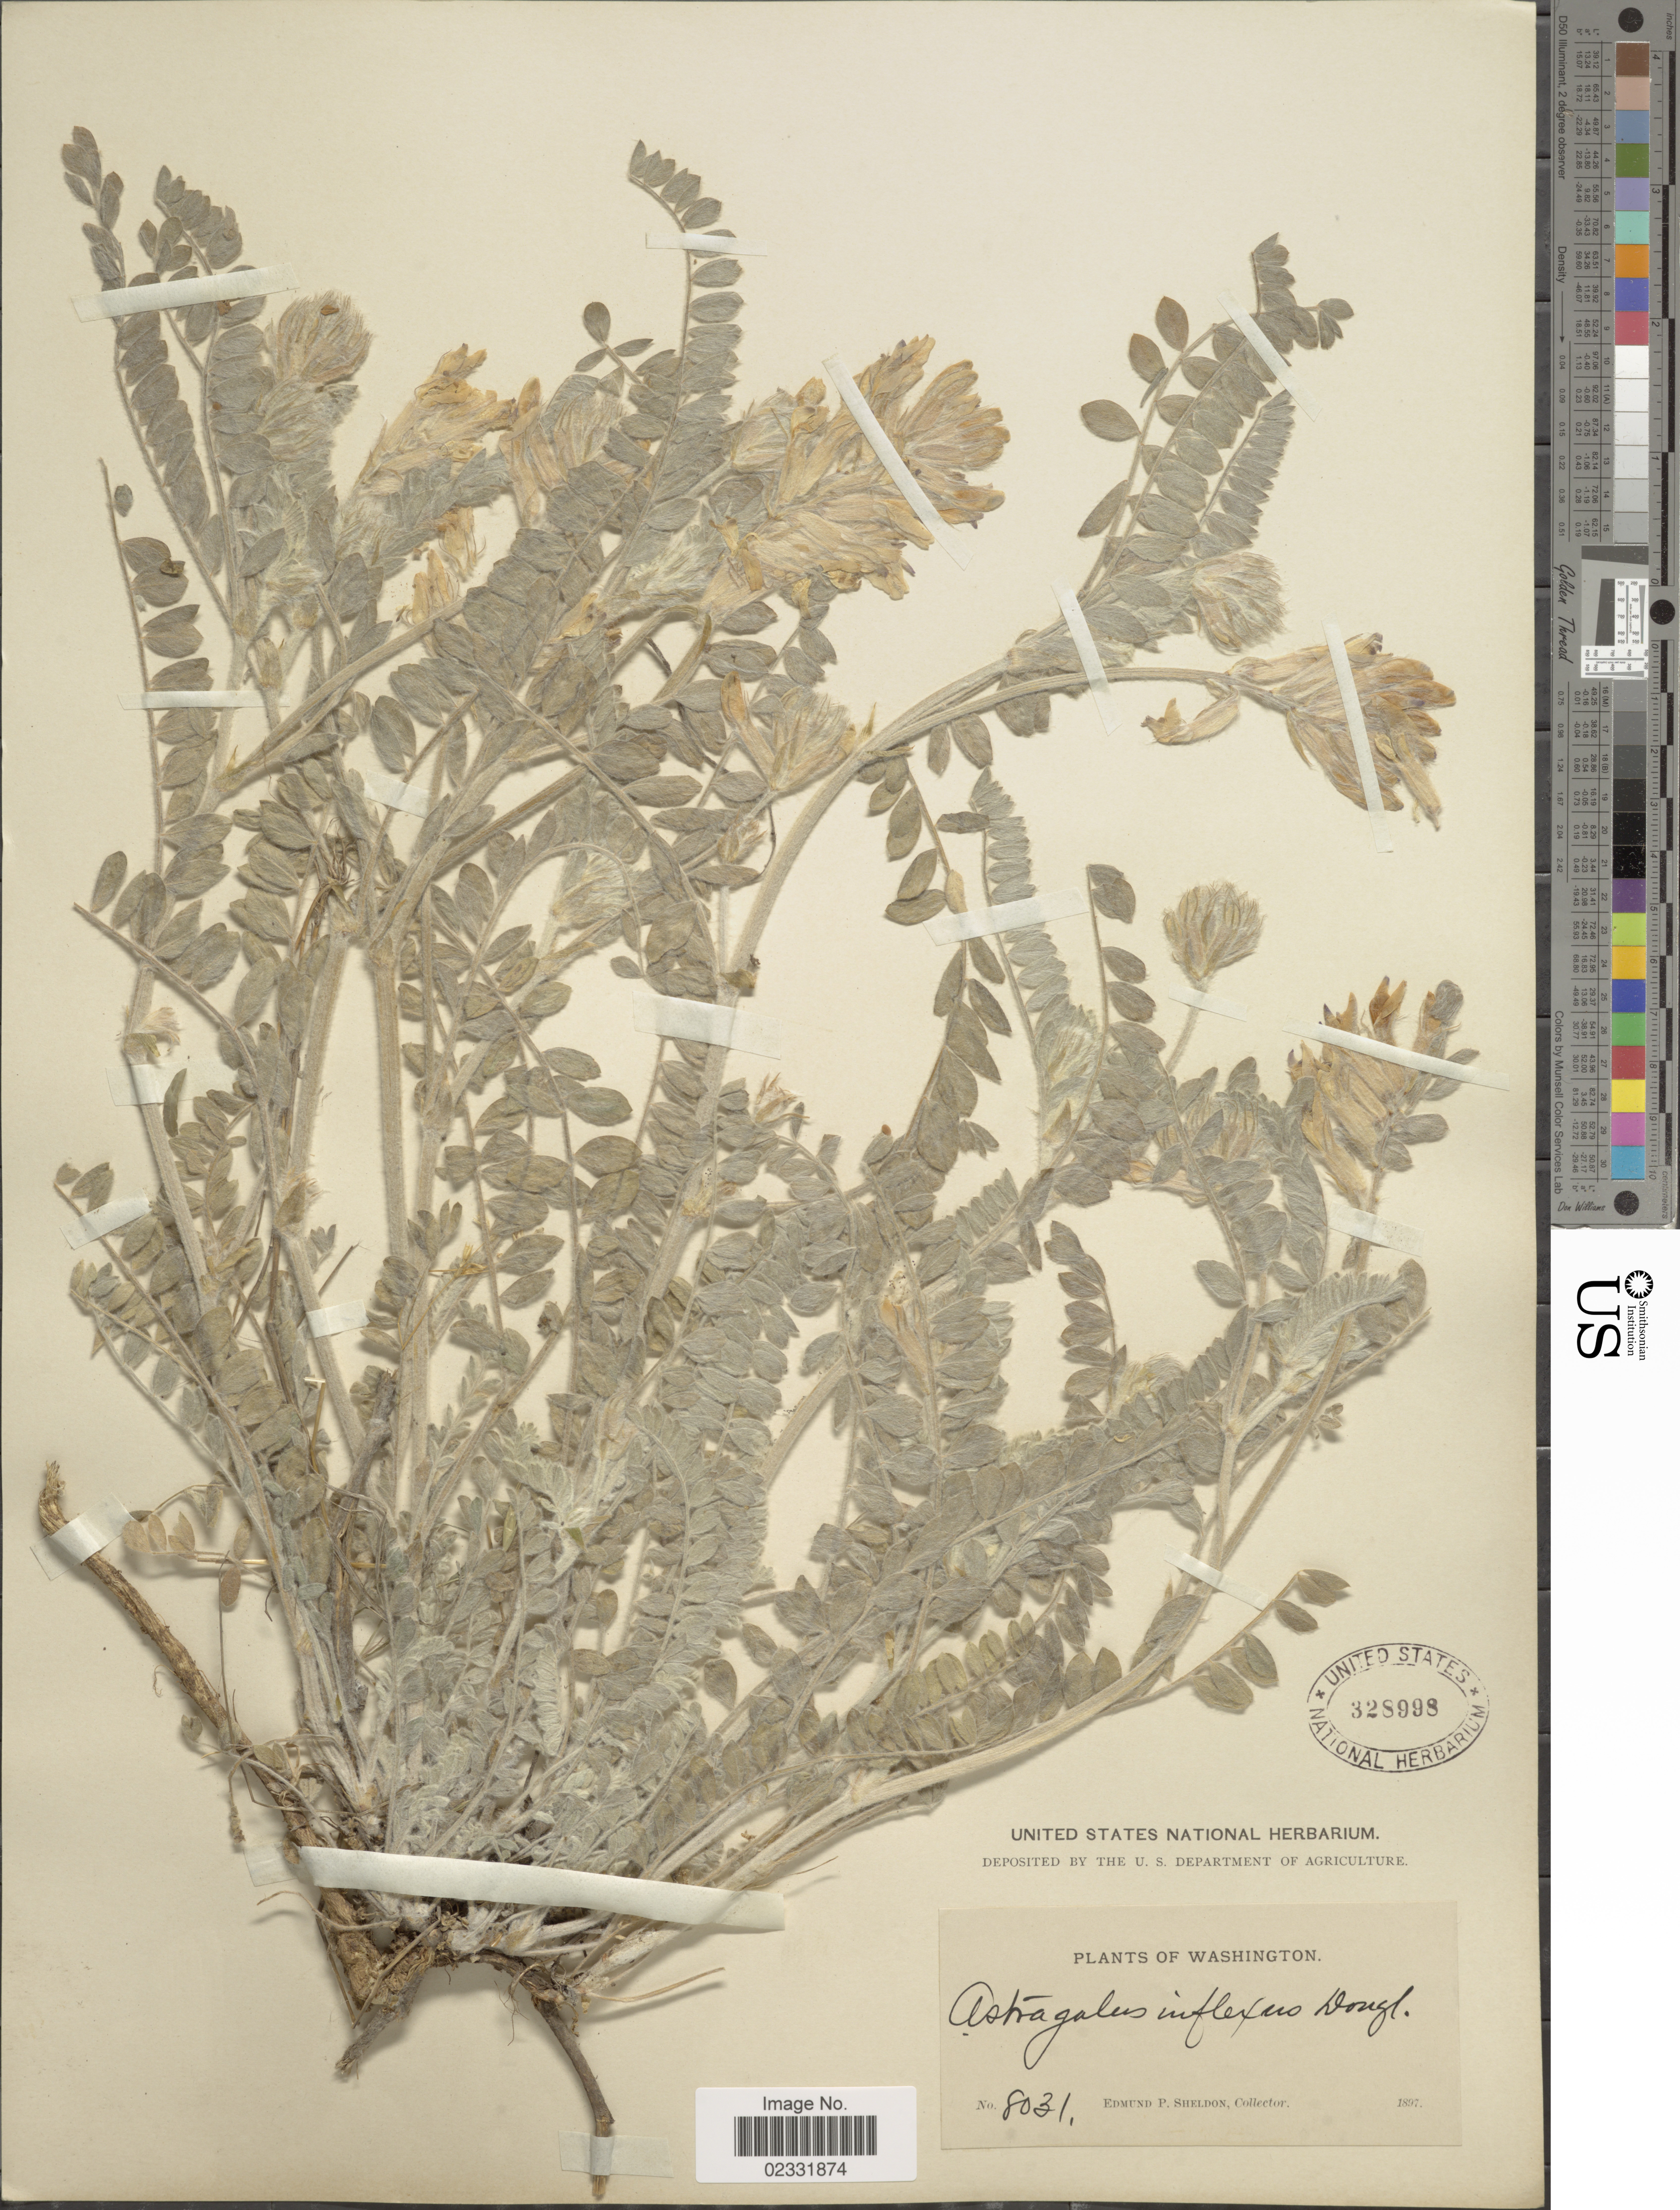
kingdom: Plantae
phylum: Tracheophyta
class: Magnoliopsida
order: Fabales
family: Fabaceae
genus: Astragalus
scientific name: Astragalus inflexus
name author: Douglas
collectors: E. P. Sheldon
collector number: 8031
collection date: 1897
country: United States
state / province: Washington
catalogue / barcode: US 328998